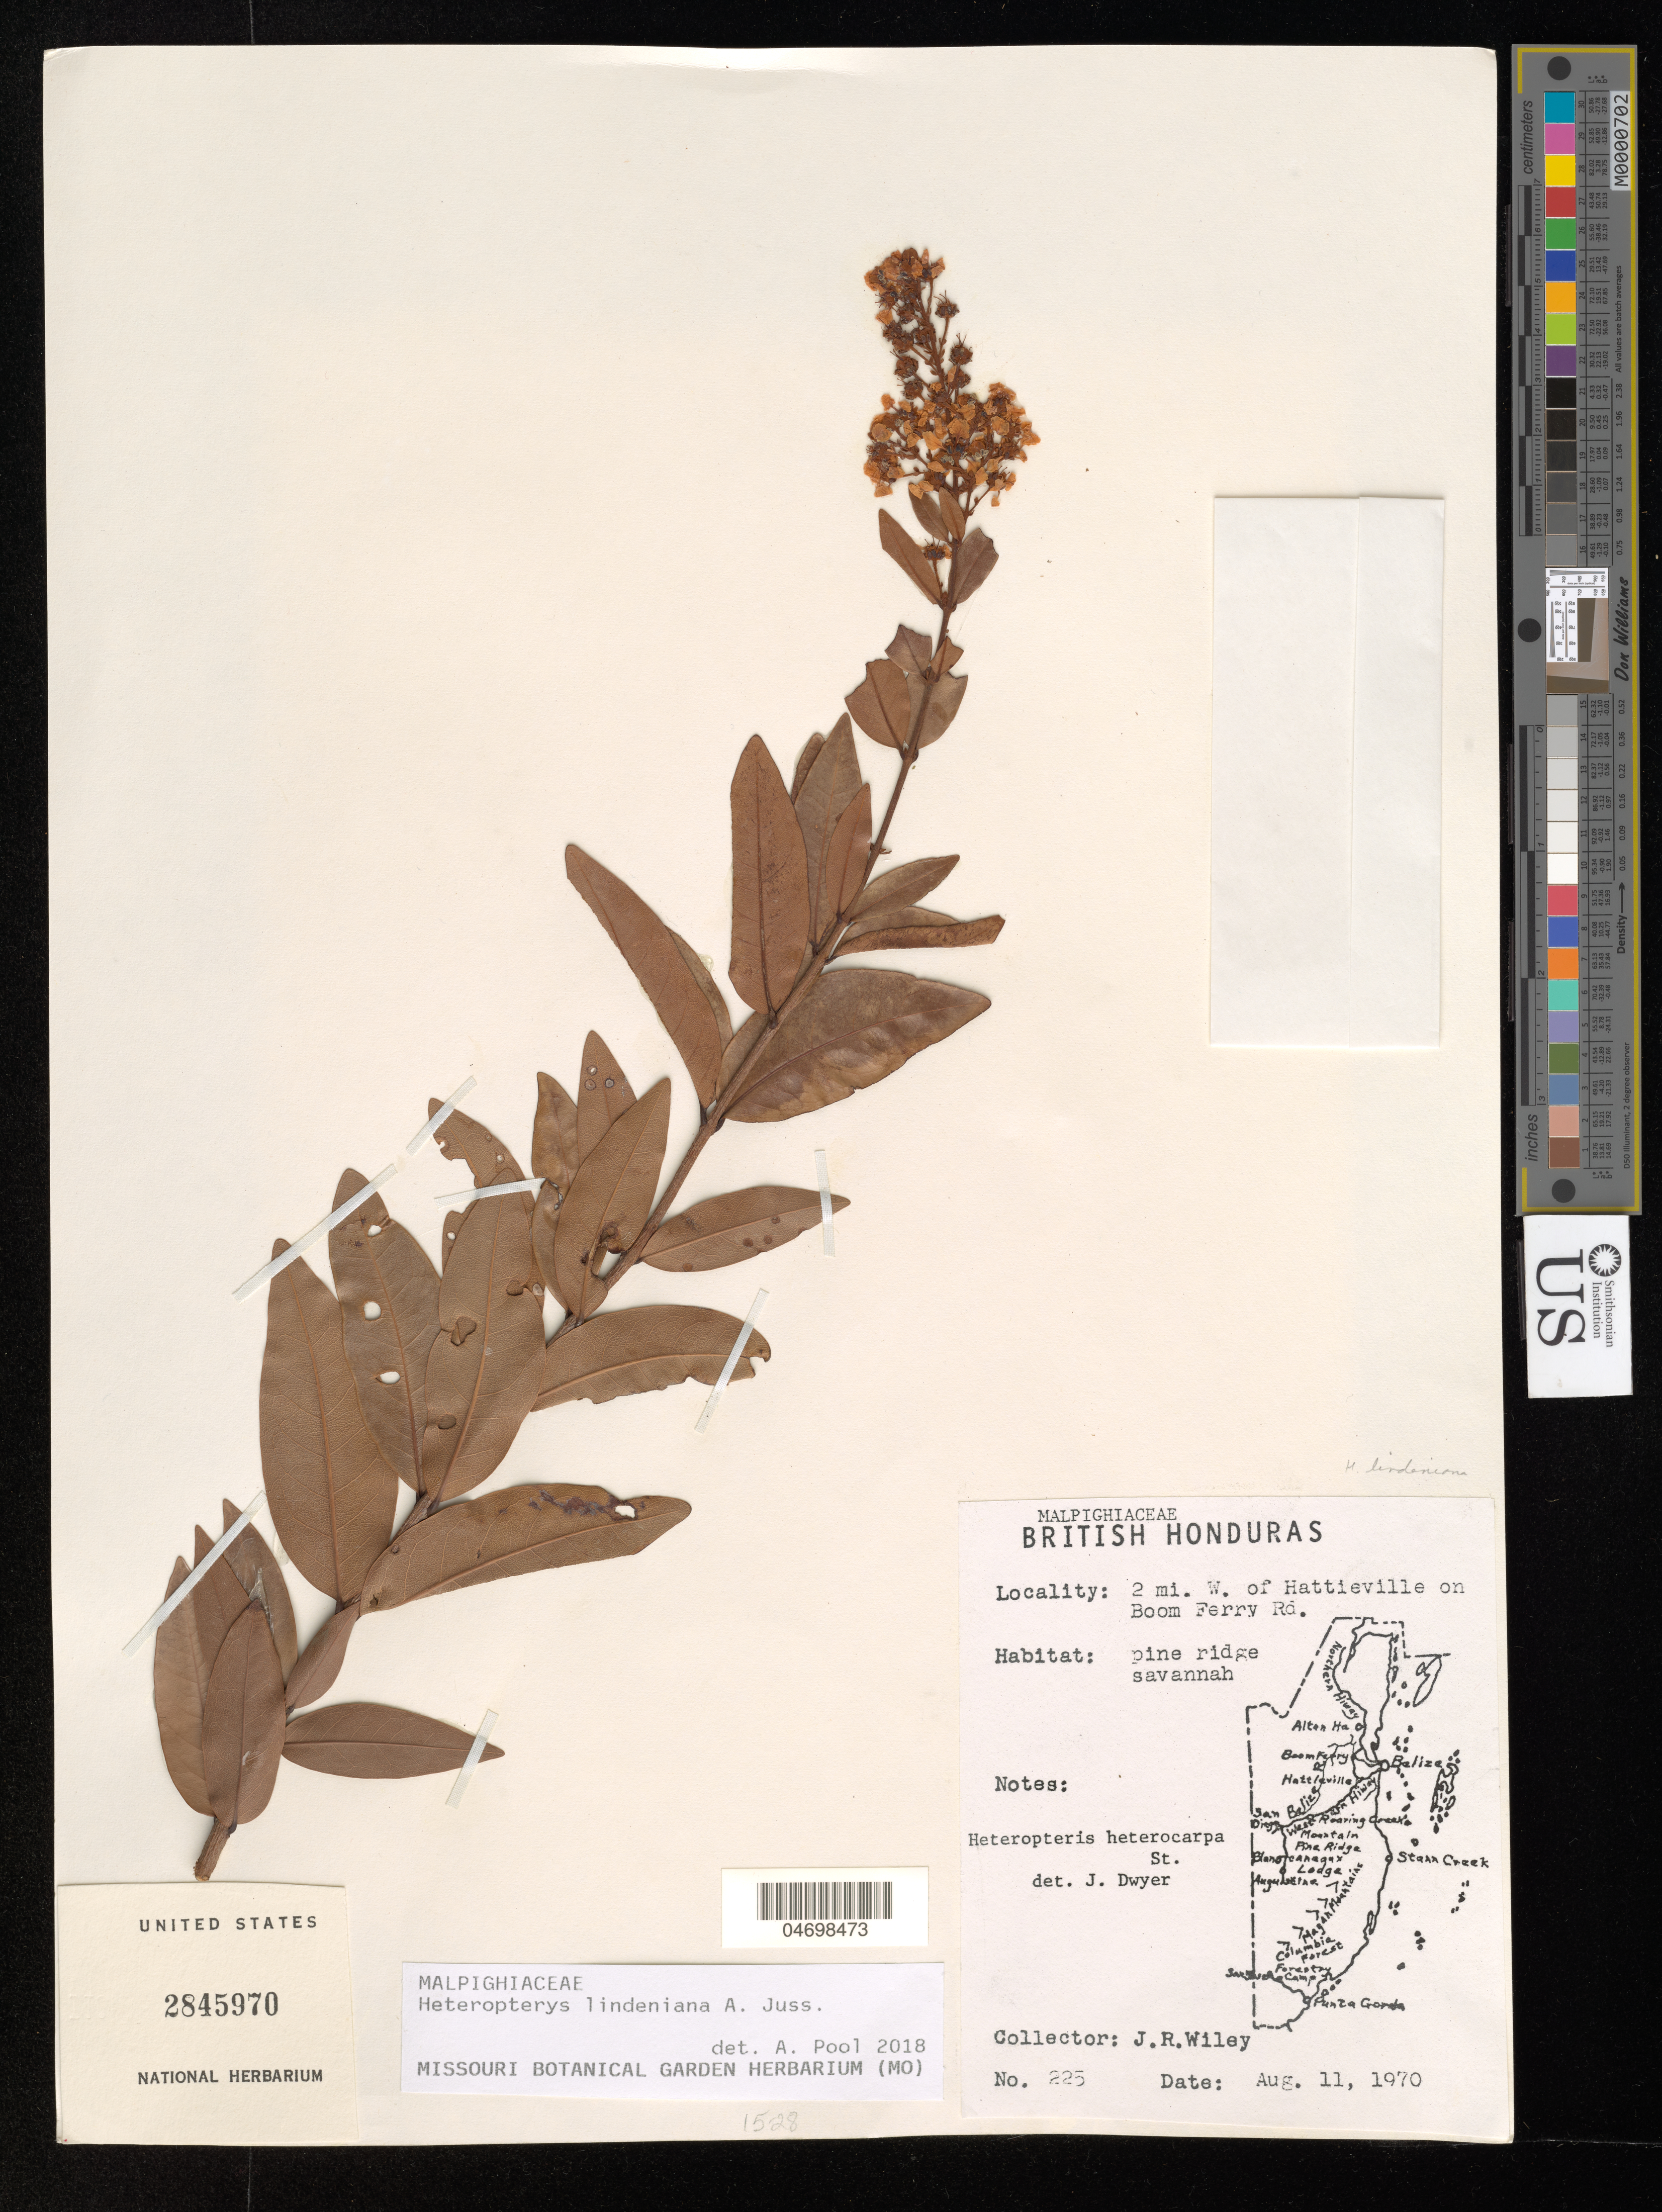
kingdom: Plantae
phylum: Tracheophyta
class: Magnoliopsida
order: Malpighiales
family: Malpighiaceae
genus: Heteropterys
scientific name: Heteropterys lindeniana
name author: A. Juss.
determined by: Pool, A., (MO), Missouri Botanical Garden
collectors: J. Wiley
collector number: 221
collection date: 1970-08-11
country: Belize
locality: British Honduras. Western Highway, near mangrove swamp--5 mi. W. of Belize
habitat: Pine ridge; savannah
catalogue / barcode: US 2845970